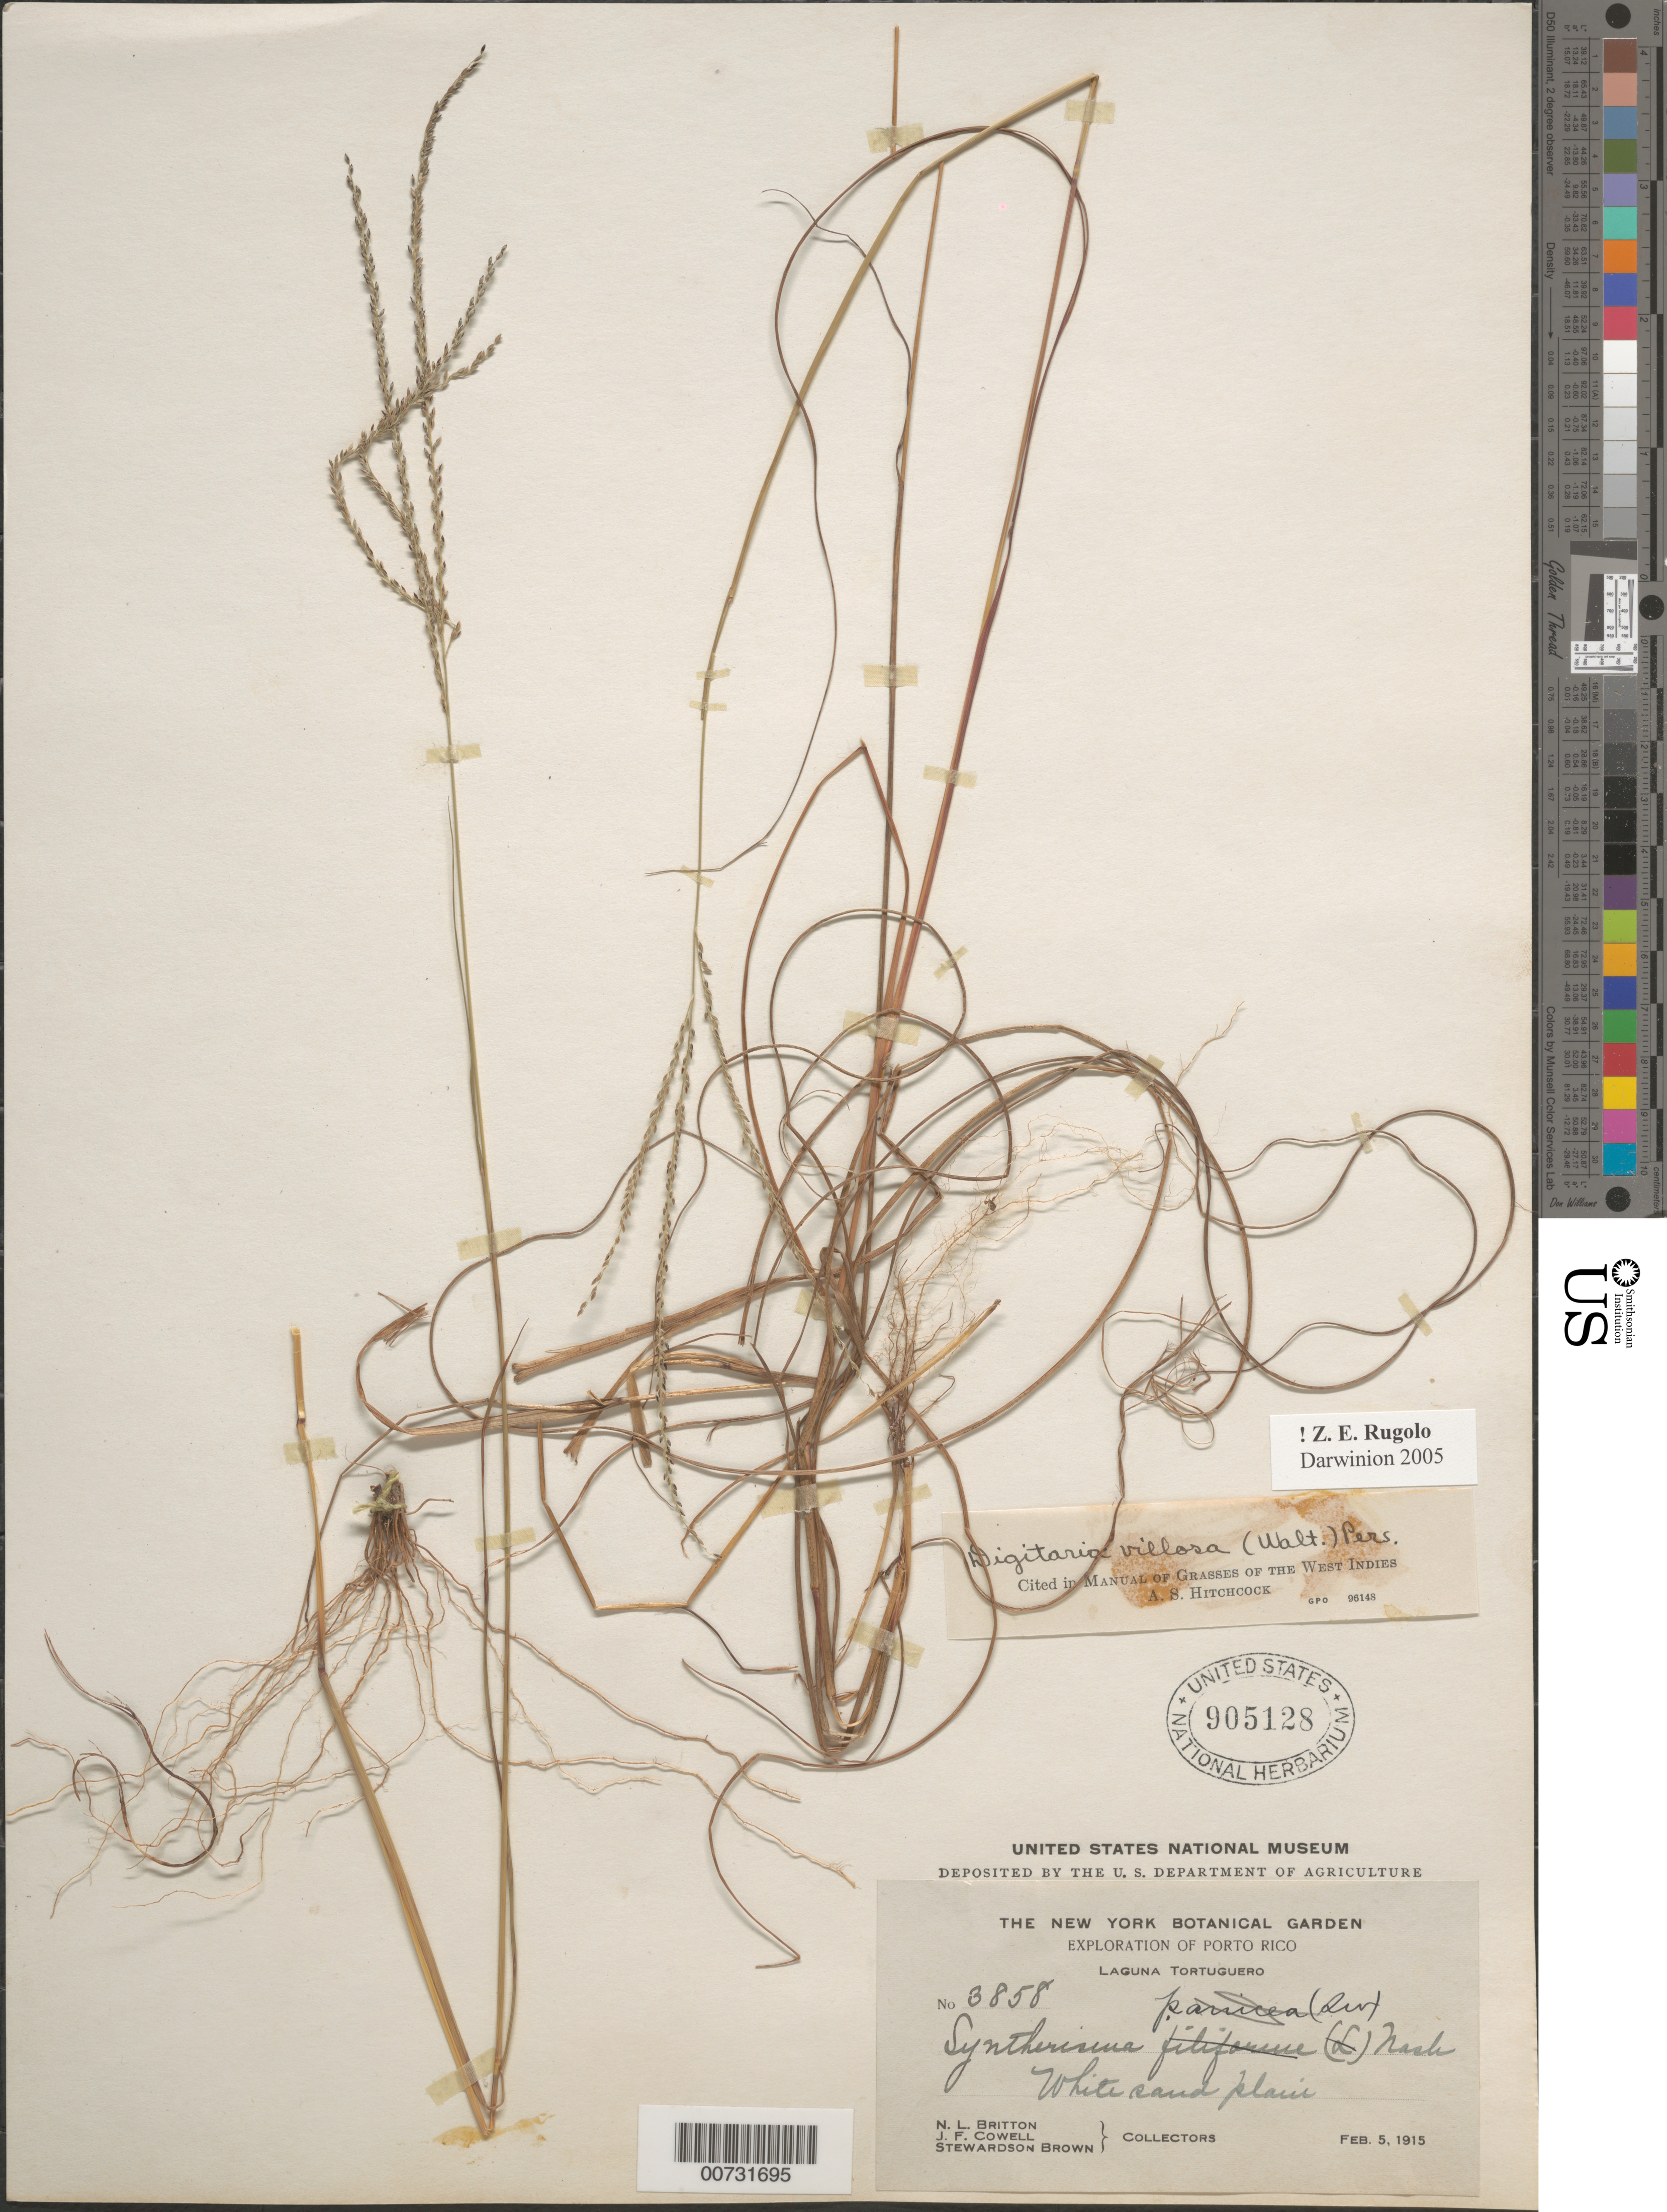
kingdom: Plantae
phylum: Tracheophyta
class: Liliopsida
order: Poales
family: Poaceae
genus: Digitaria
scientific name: Digitaria villosa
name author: (Walter) Pers.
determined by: Hitchcock, Albert S.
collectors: N. Britton, J. F. Cowell & S. Brown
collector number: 3858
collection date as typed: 05 Feb 1915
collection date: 1915-02-05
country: Puerto Rico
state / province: Manatí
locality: Laguna Tortuguero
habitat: White sand plain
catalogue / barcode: US 905128